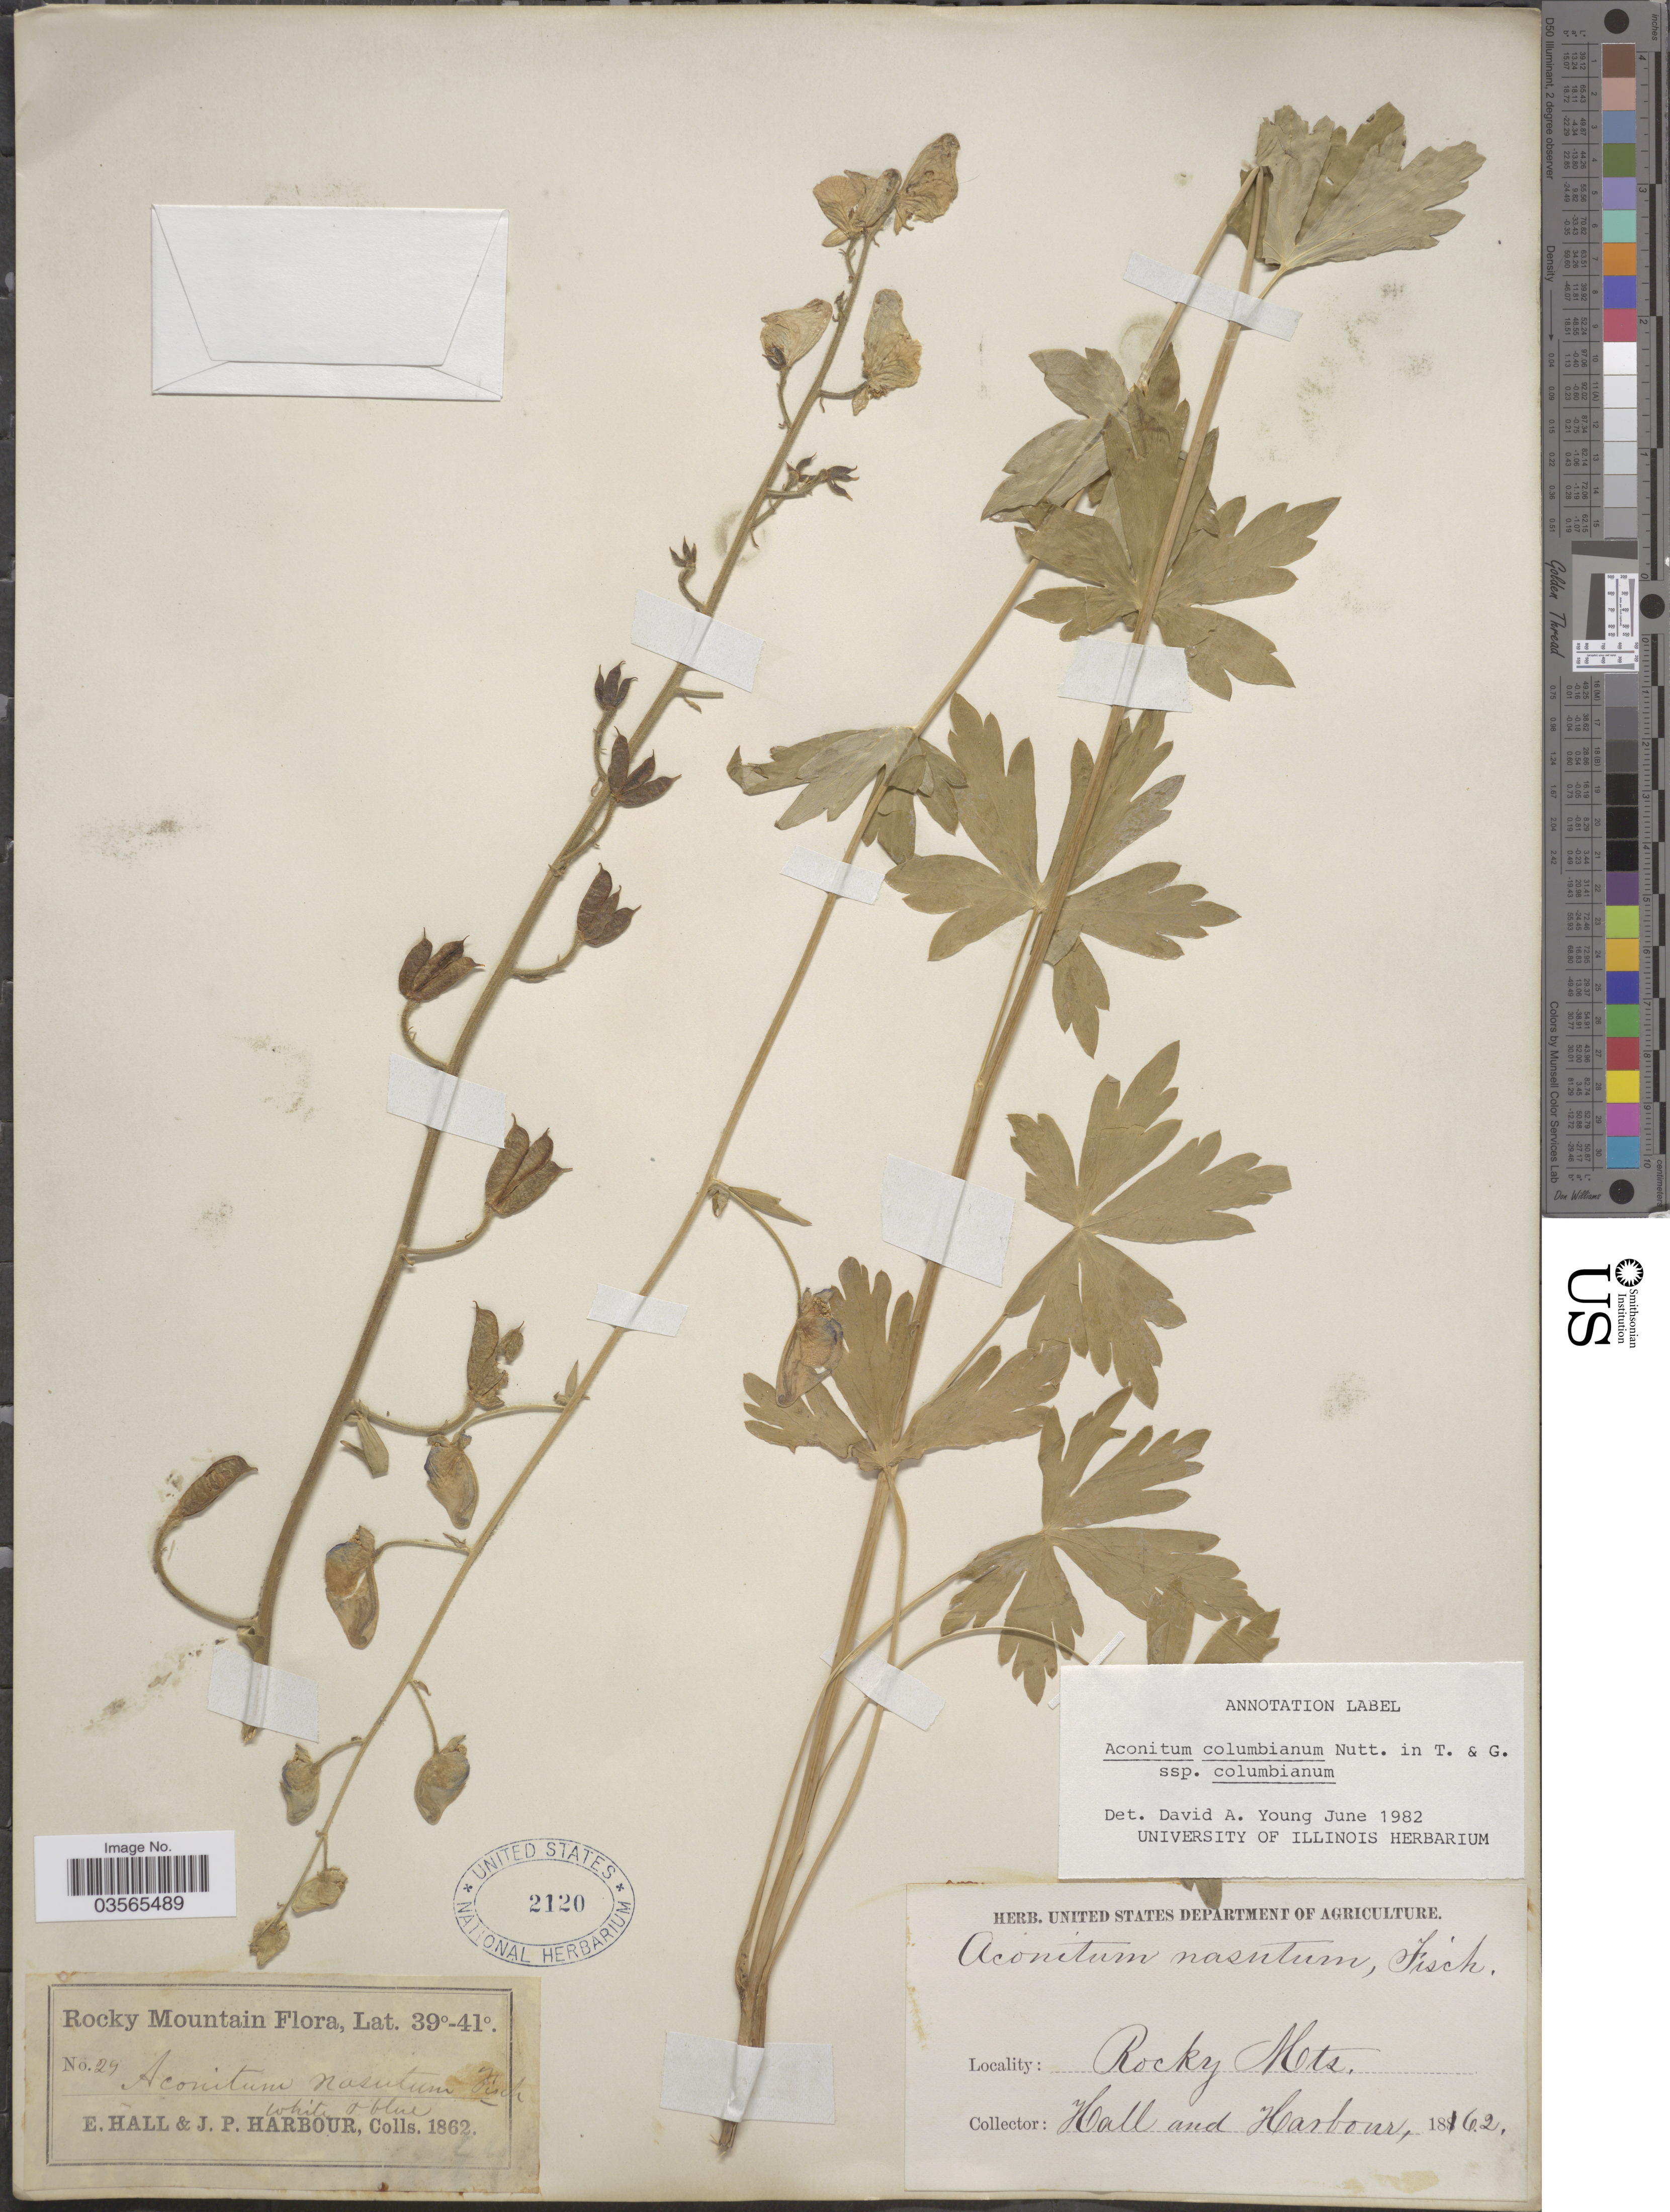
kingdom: Plantae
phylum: Tracheophyta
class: Magnoliopsida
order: Ranunculales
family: Ranunculaceae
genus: Aconitum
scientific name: Aconitum columbianum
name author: Nutt.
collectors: E. Hall & J. Harbour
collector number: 29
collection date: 1862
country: United States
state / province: Colorado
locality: Rocky Mountain.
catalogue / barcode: US 2120